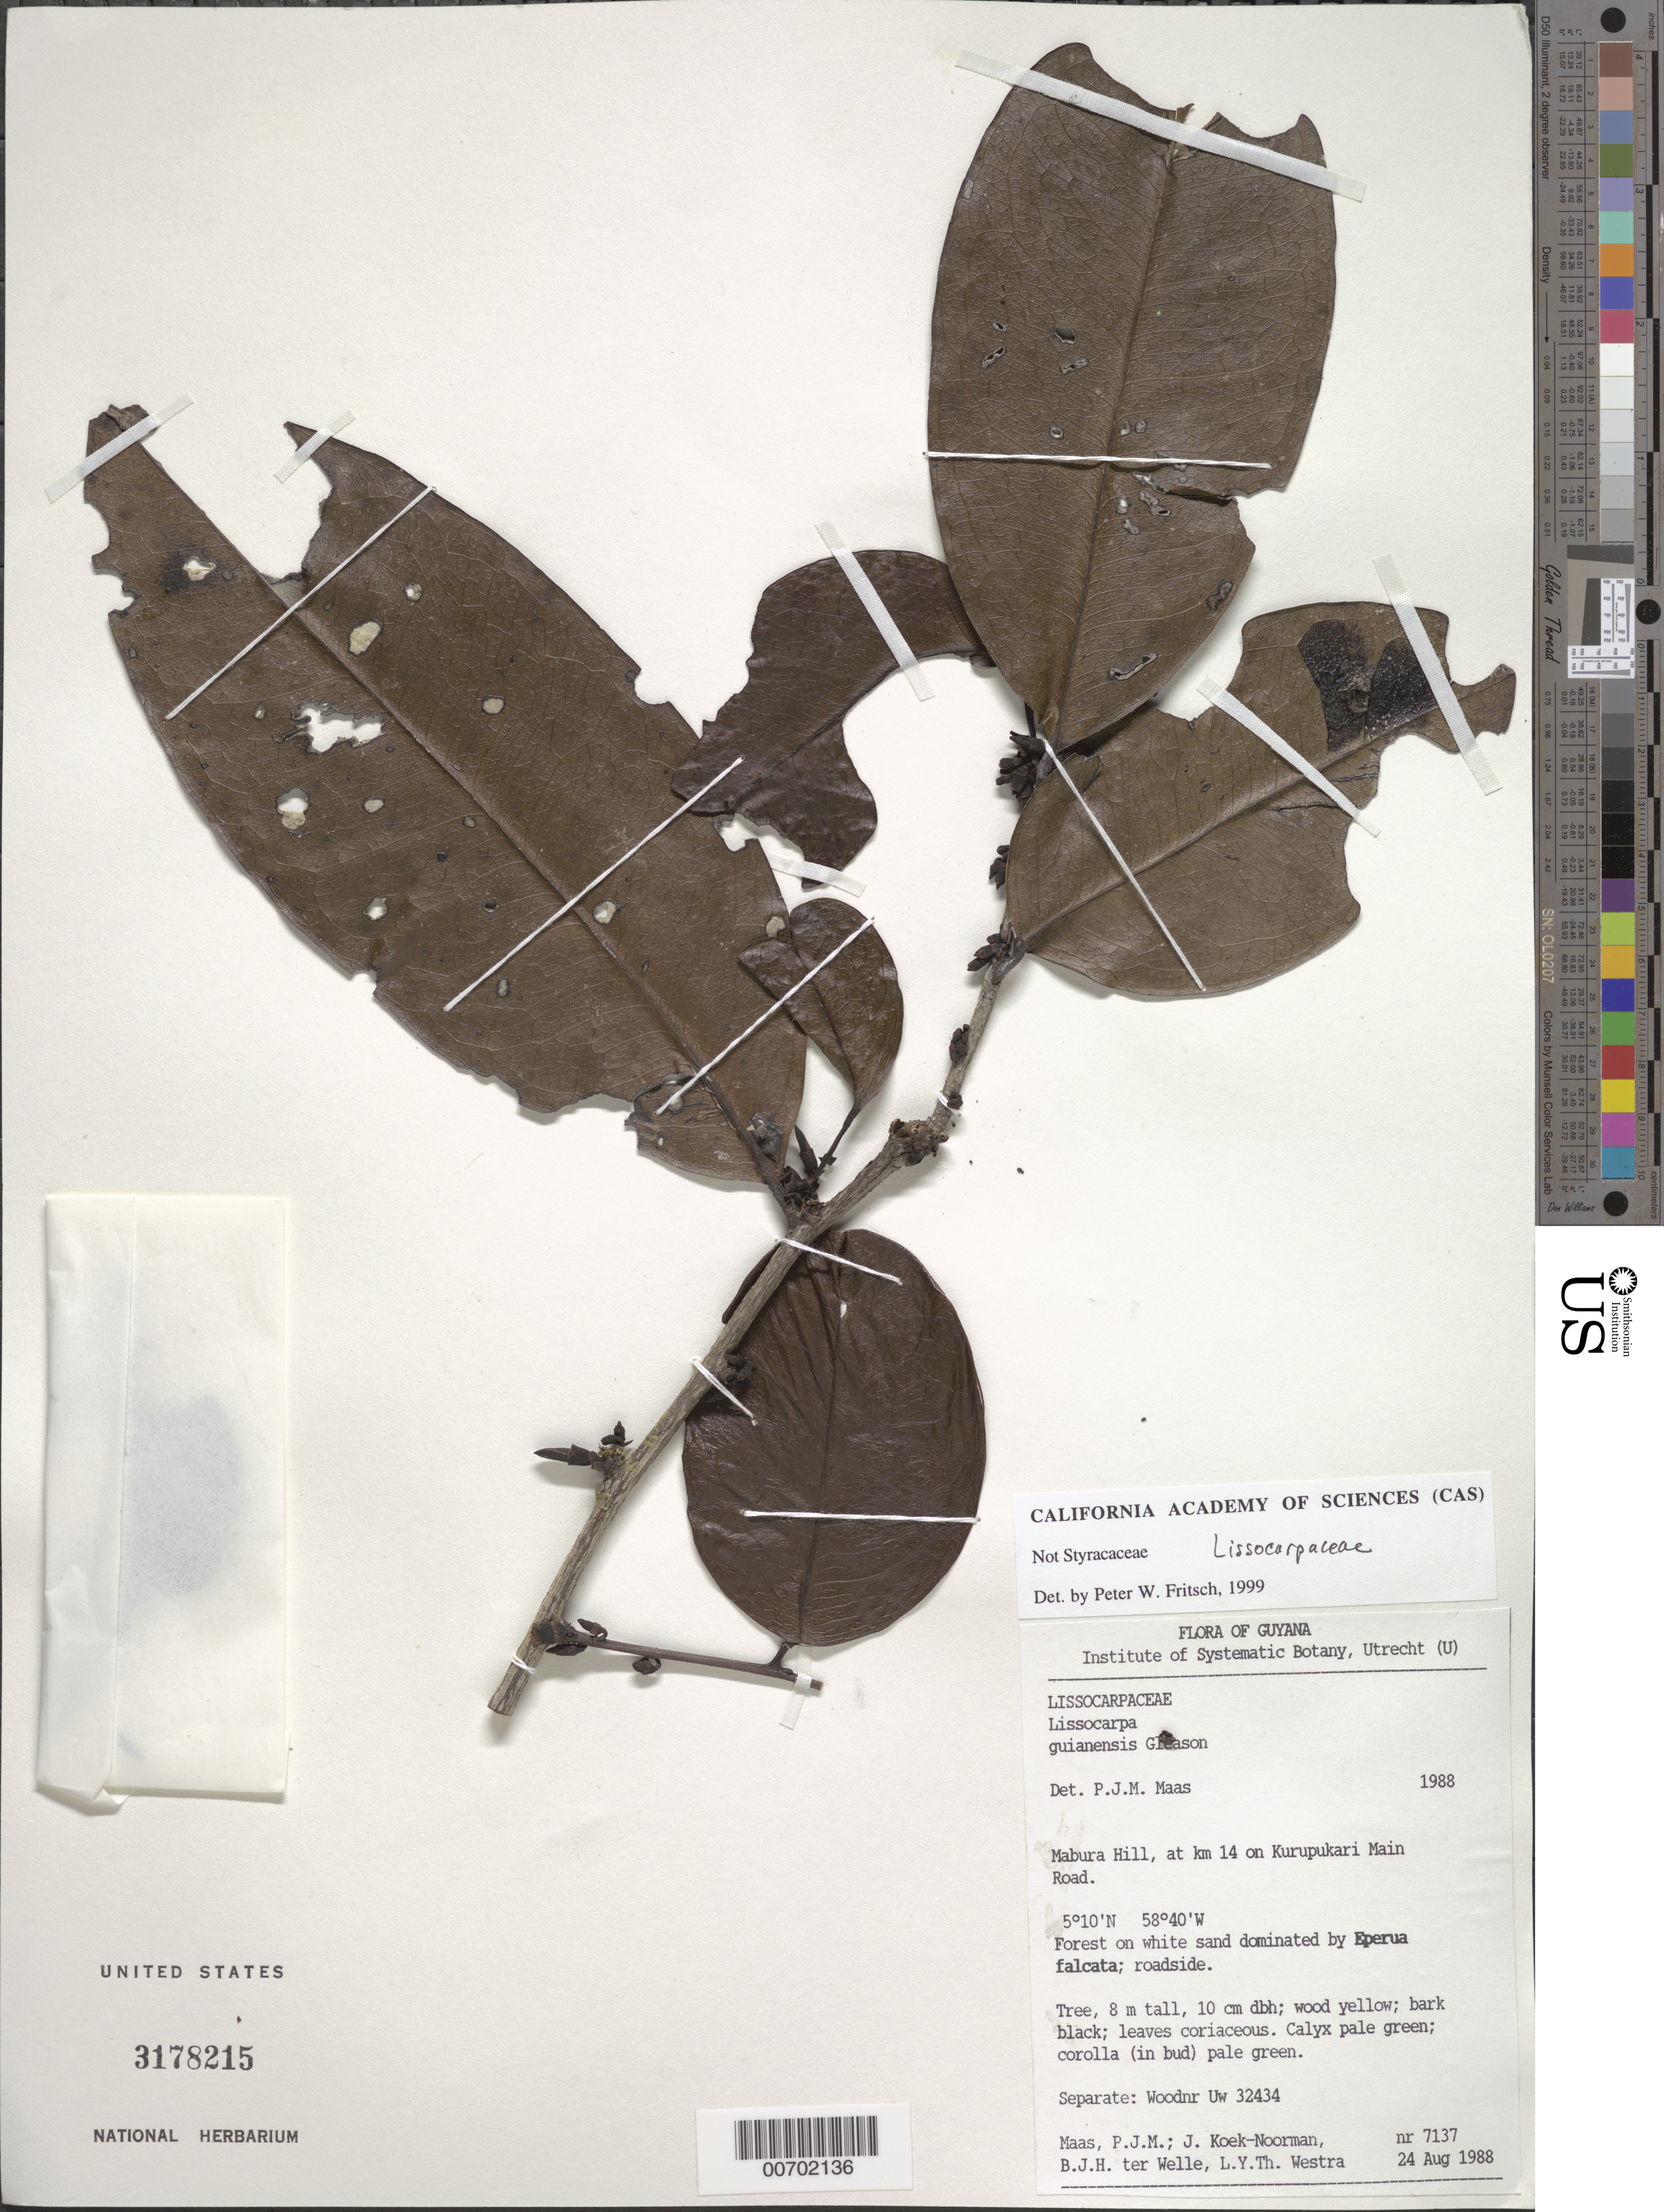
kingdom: Plantae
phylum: Tracheophyta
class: Magnoliopsida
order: Ericales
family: Ebenaceae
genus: Lissocarpa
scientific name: Lissocarpa guianensis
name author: Gleason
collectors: P. Maas, J. Koek-Noorman, H. Lall, B. Welle & L. Y. T. Westra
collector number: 7137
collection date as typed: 24-Aug-88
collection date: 1988-08-24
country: Guyana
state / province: U. Demerara-Berbice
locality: Mabura Hill, at km 14 on Kurupukari Main Road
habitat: Forest on white sand, dominated by Eperua falcata; roadside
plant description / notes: filed:Styracaceae indet; annot: Lissocarpaceae by P.W. Fritsch, 1999; Cited by B. Wallnöfer in Ann. Naturhist Mus. Wien, B 105: 561. 2004.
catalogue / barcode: US 3178215